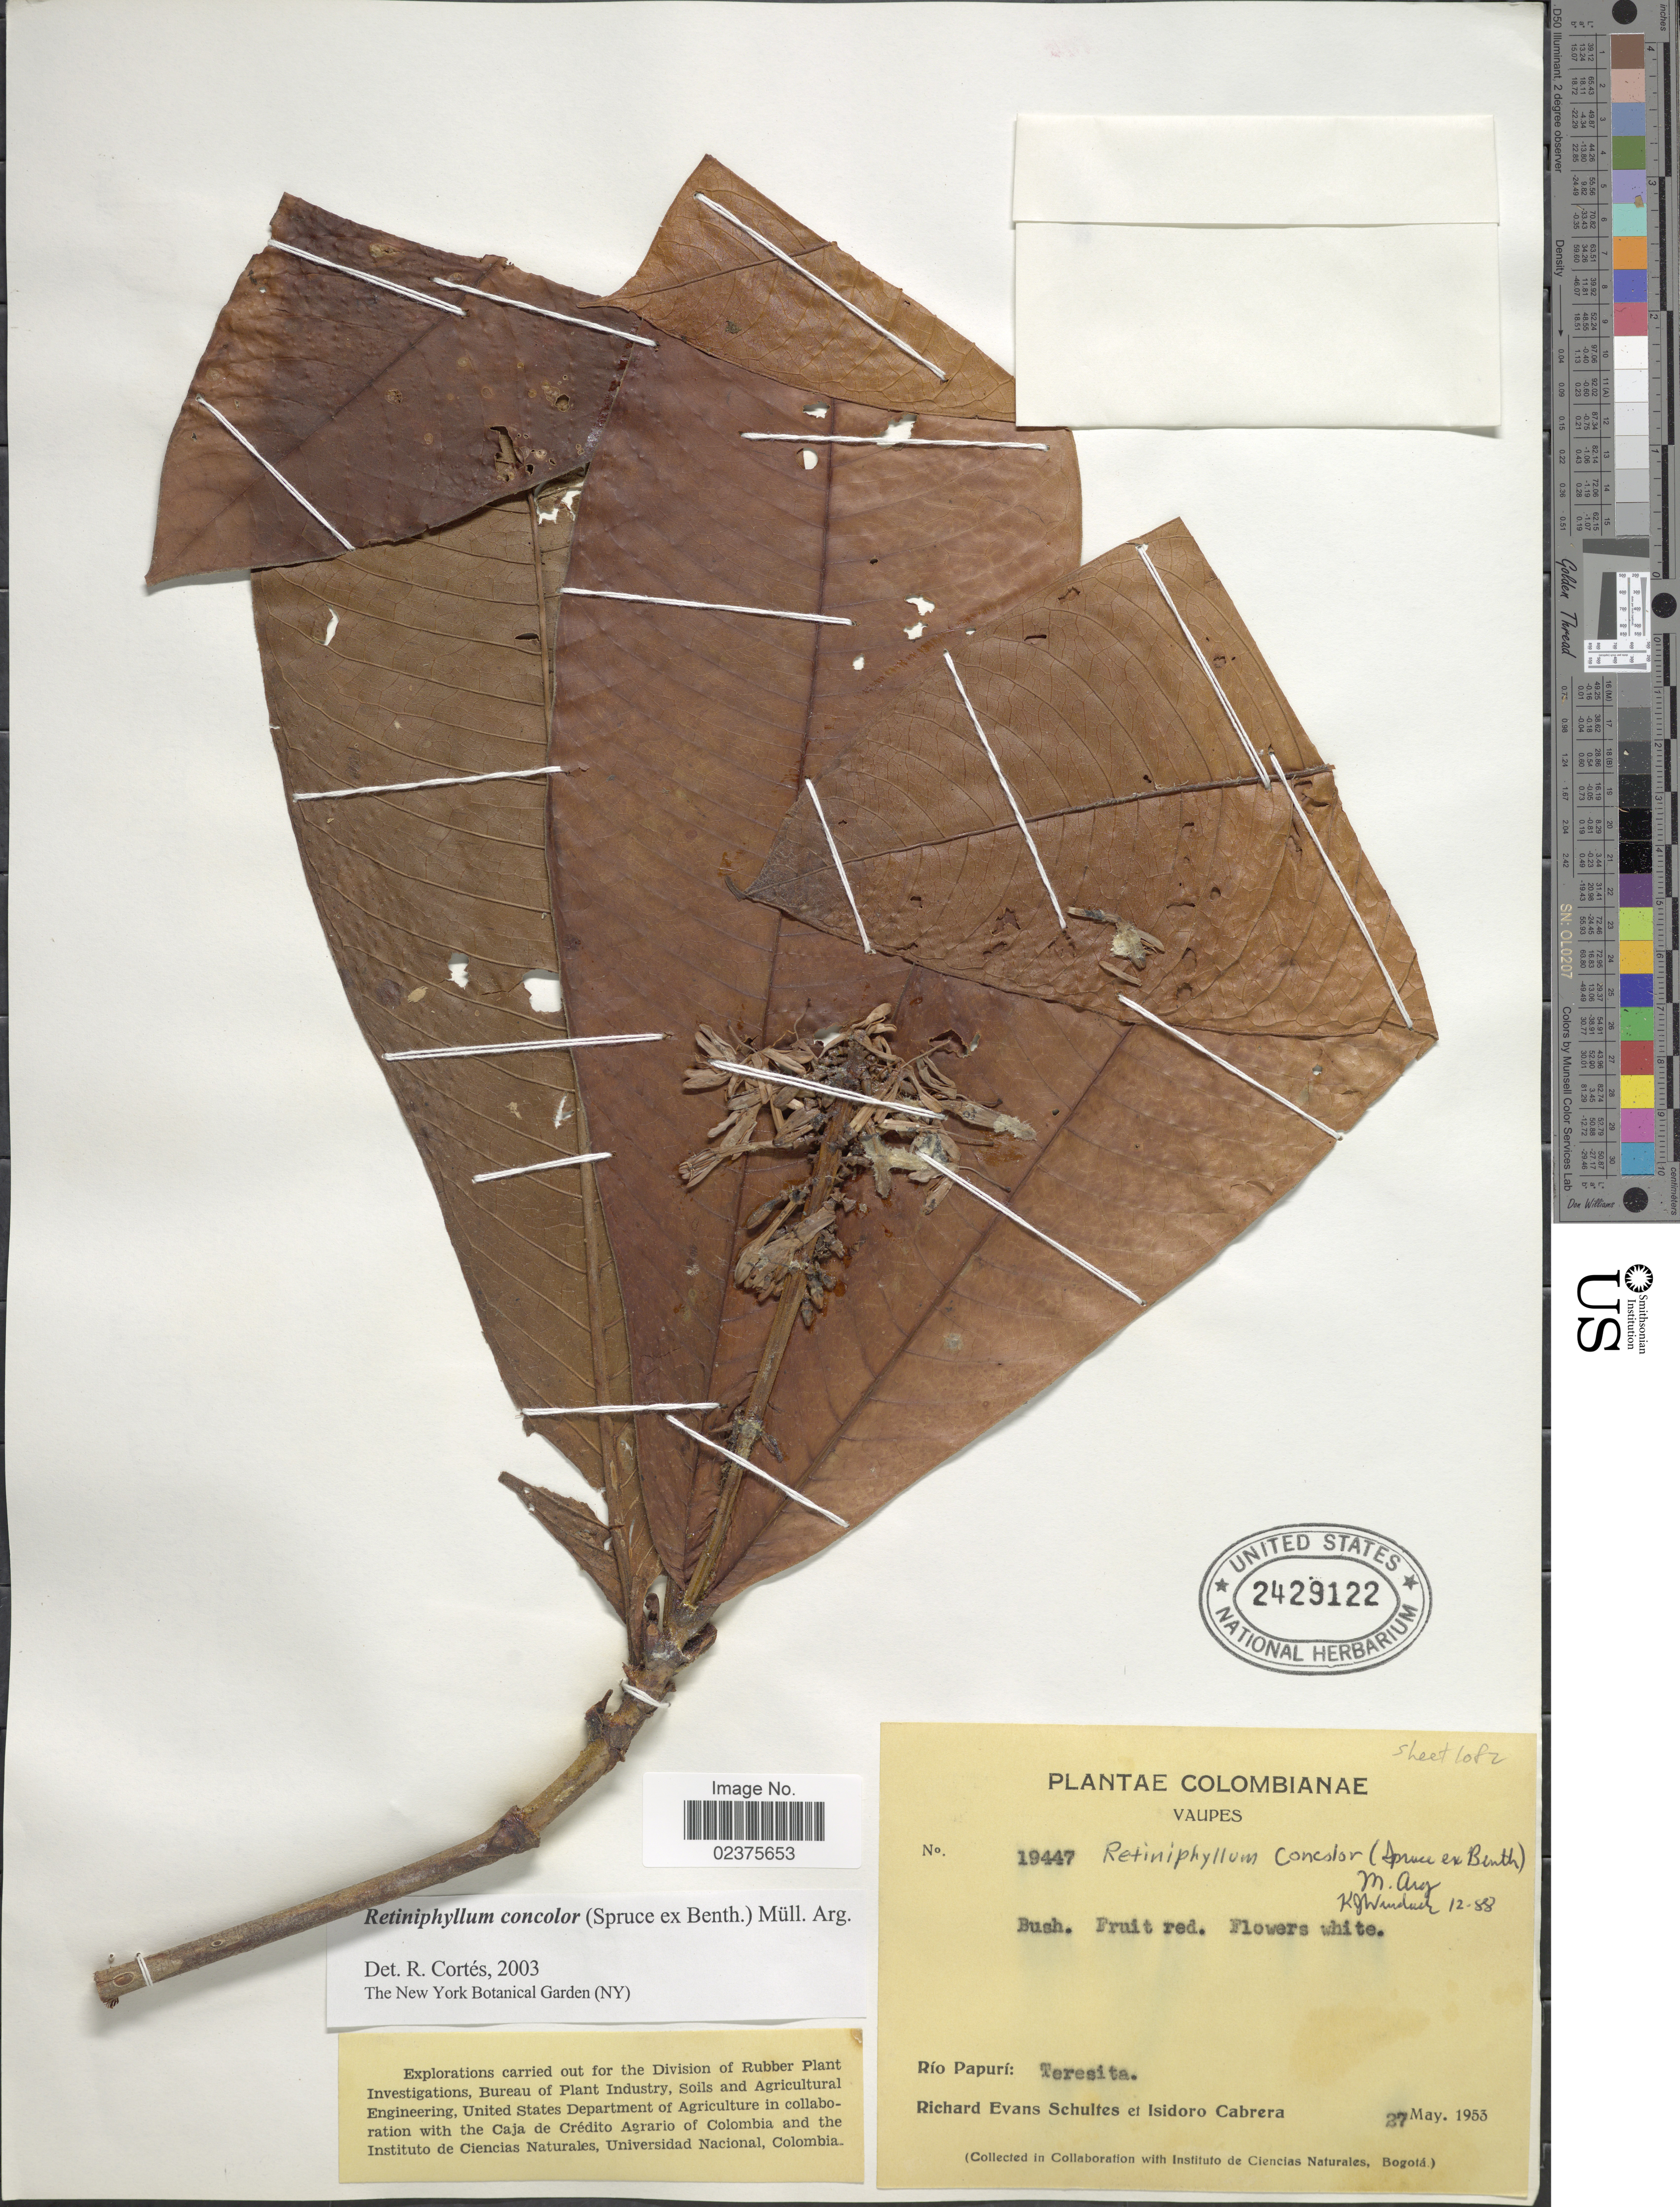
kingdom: Plantae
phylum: Tracheophyta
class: Magnoliopsida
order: Gentianales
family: Rubiaceae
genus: Retiniphyllum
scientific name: Retiniphyllum concolor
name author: (Spruce ex Benth.) Müll. Arg.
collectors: R. E. Schultes & I. Cabrera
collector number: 19447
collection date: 1953-05-27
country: Colombia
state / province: Vaupés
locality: Río Papurí: Teresita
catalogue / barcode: US 2429122